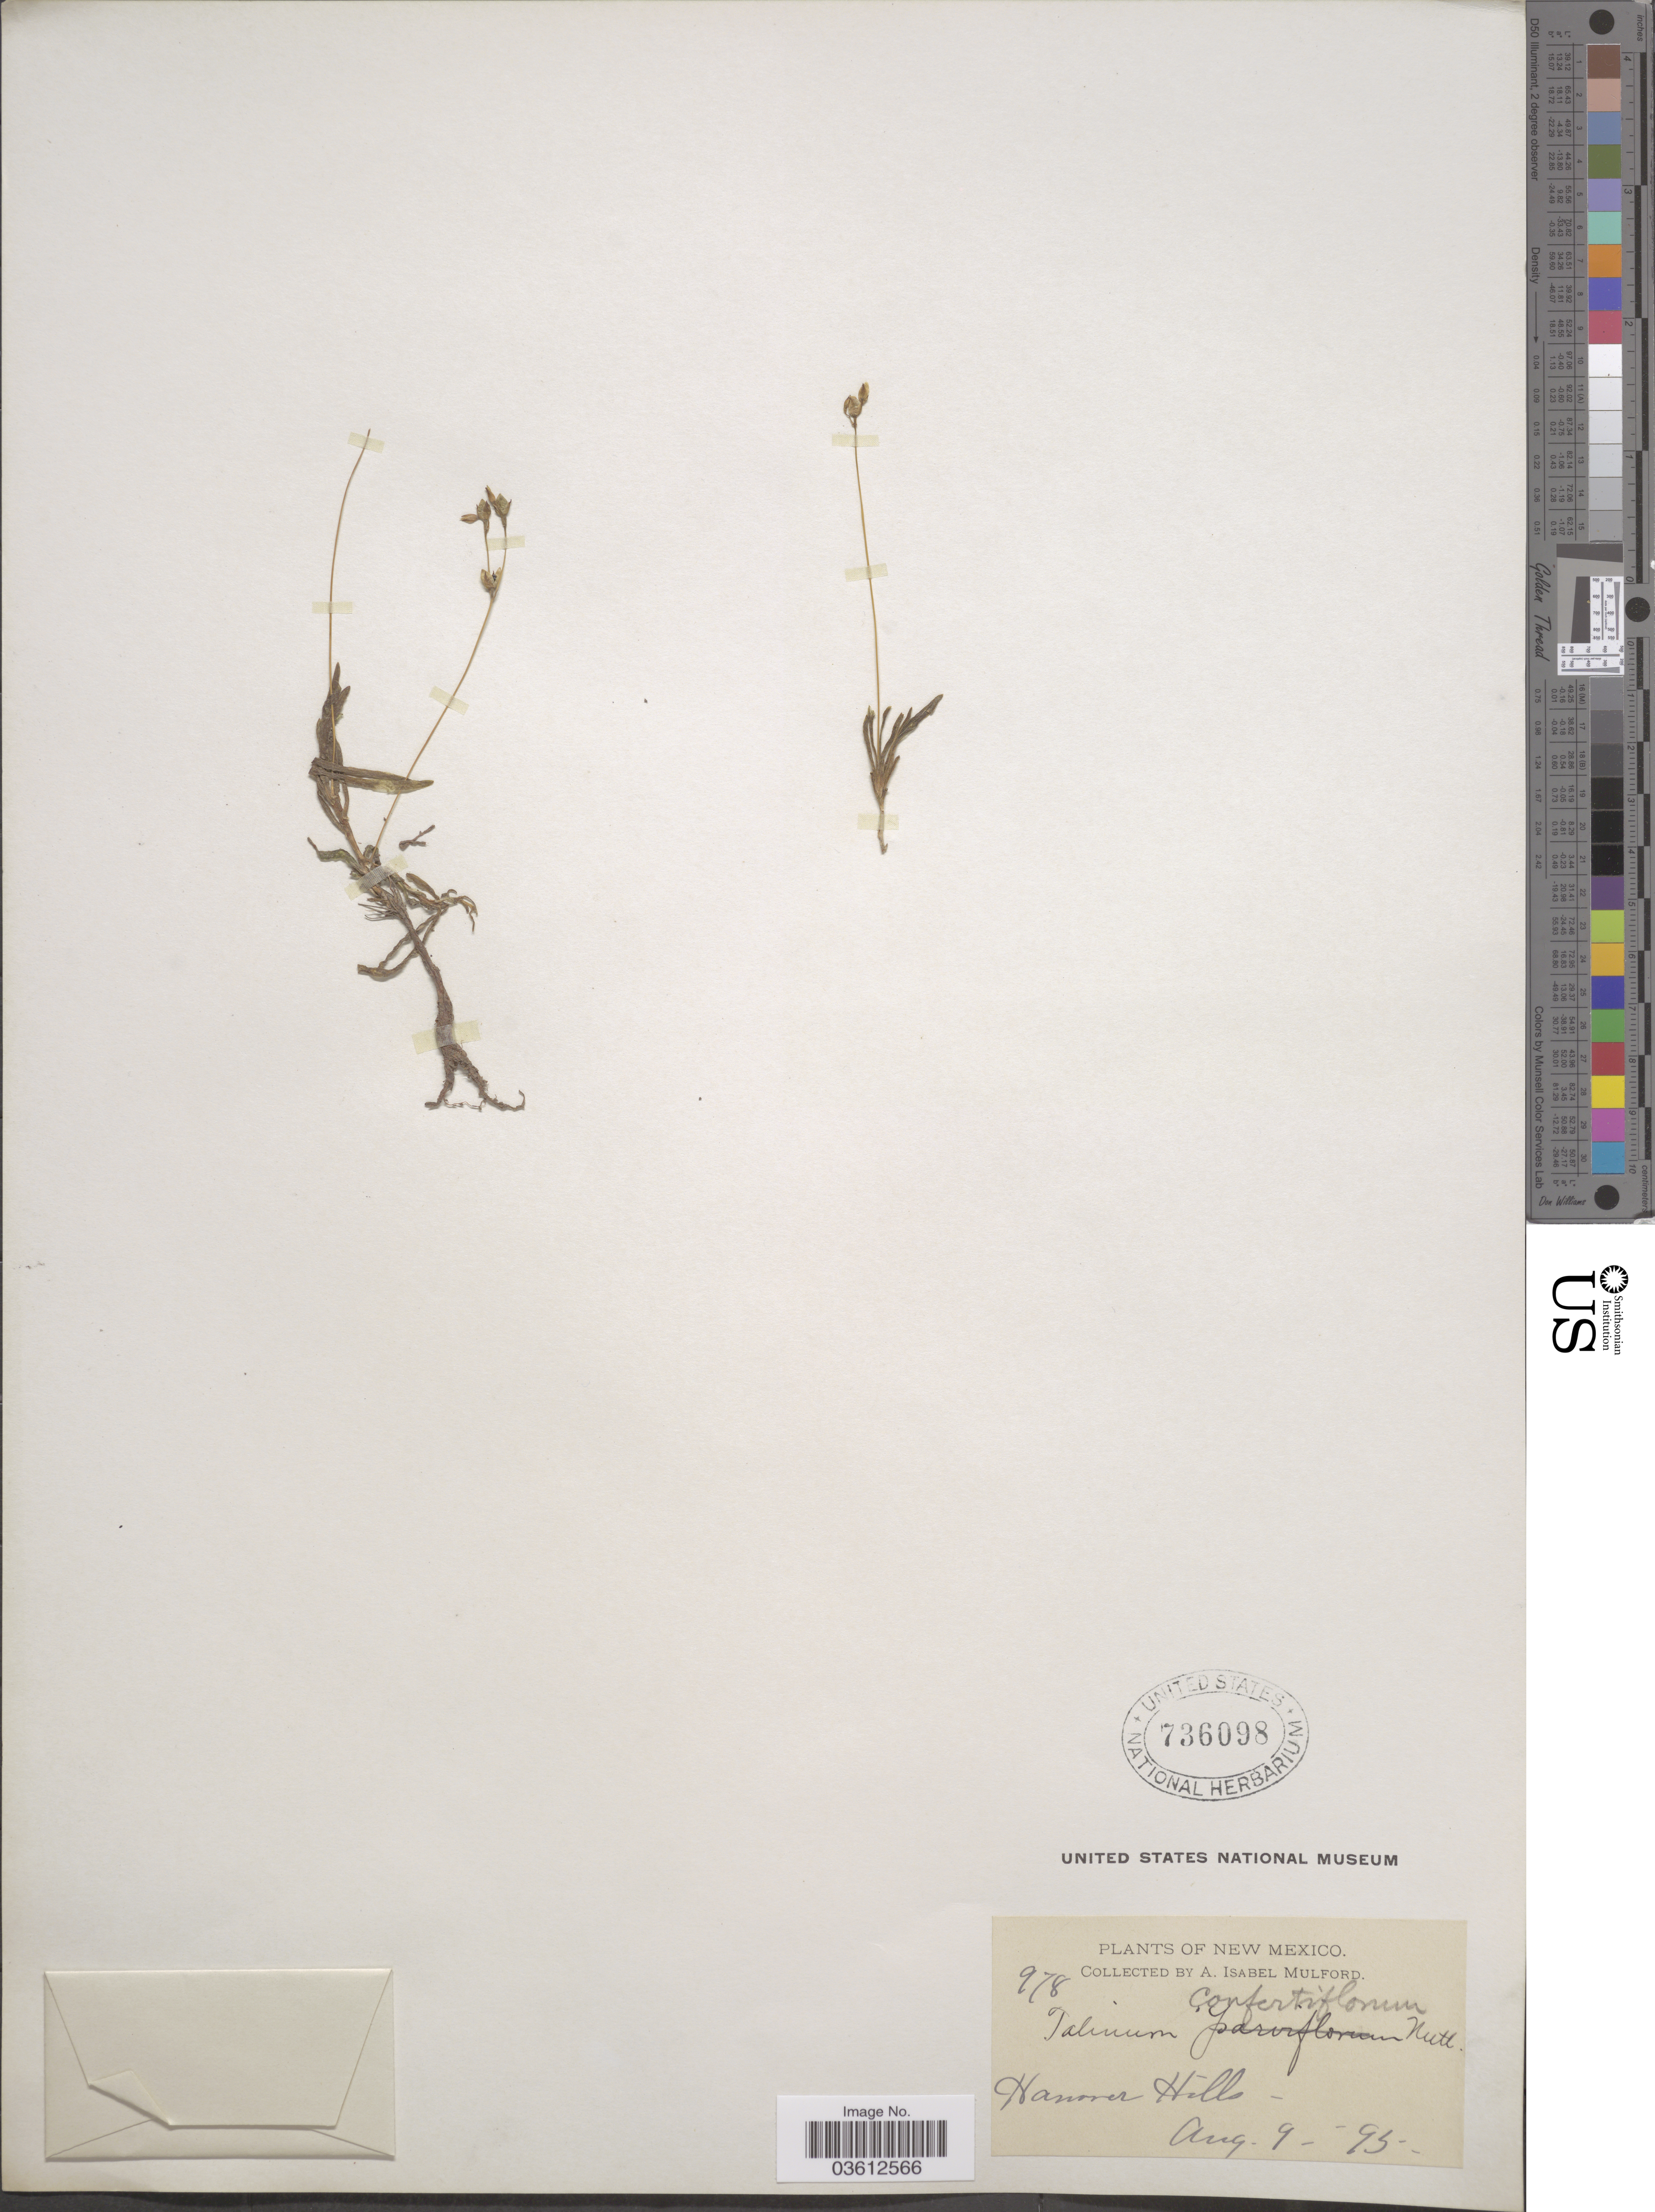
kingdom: Plantae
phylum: Tracheophyta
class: Magnoliopsida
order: Caryophyllales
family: Talinaceae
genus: Talinum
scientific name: Talinum confertiflorum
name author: Greene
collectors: A. Mulford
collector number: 978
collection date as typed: Transcribed d/m/y: 9/8/95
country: United States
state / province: New Mexico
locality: Hanover Hills.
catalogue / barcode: US 736098